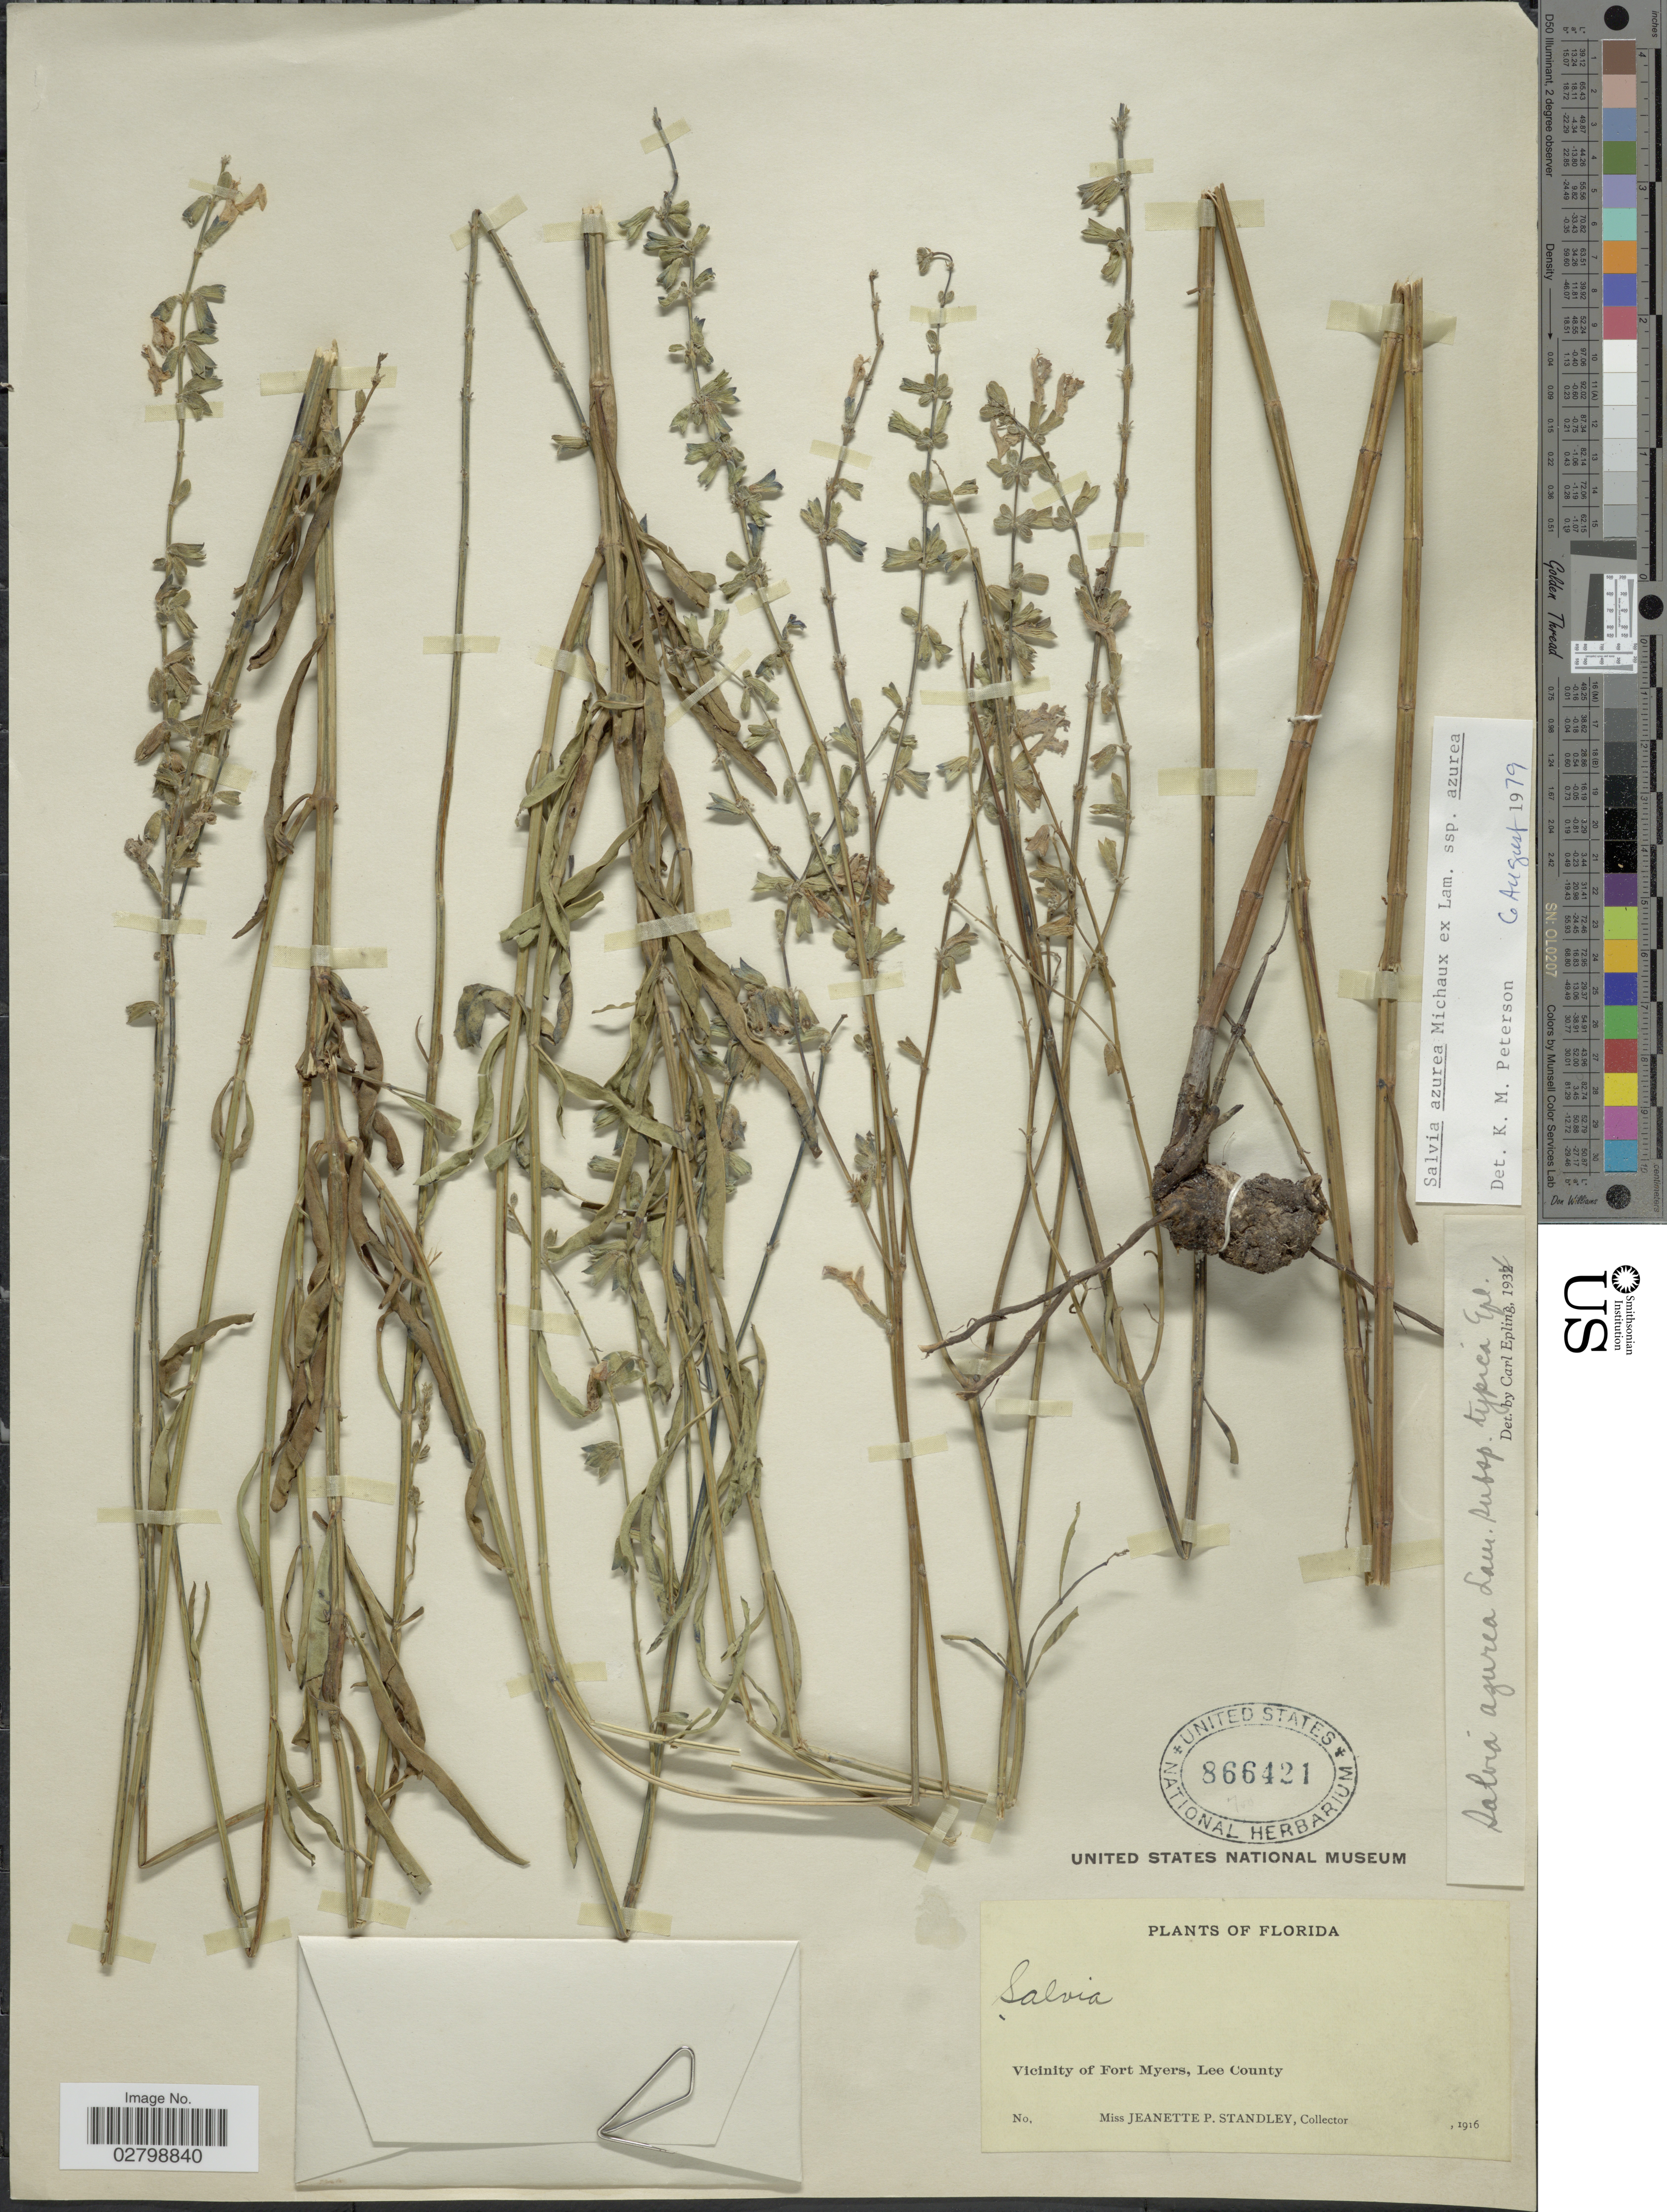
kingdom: Plantae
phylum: Tracheophyta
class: Magnoliopsida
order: Lamiales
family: Lamiaceae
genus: Salvia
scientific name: Salvia azurea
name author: Michx. ex Vahl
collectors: J. P. Standley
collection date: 1916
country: United States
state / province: Florida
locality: Vicinity of Fort Myers, Lee County.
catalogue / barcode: US 866421